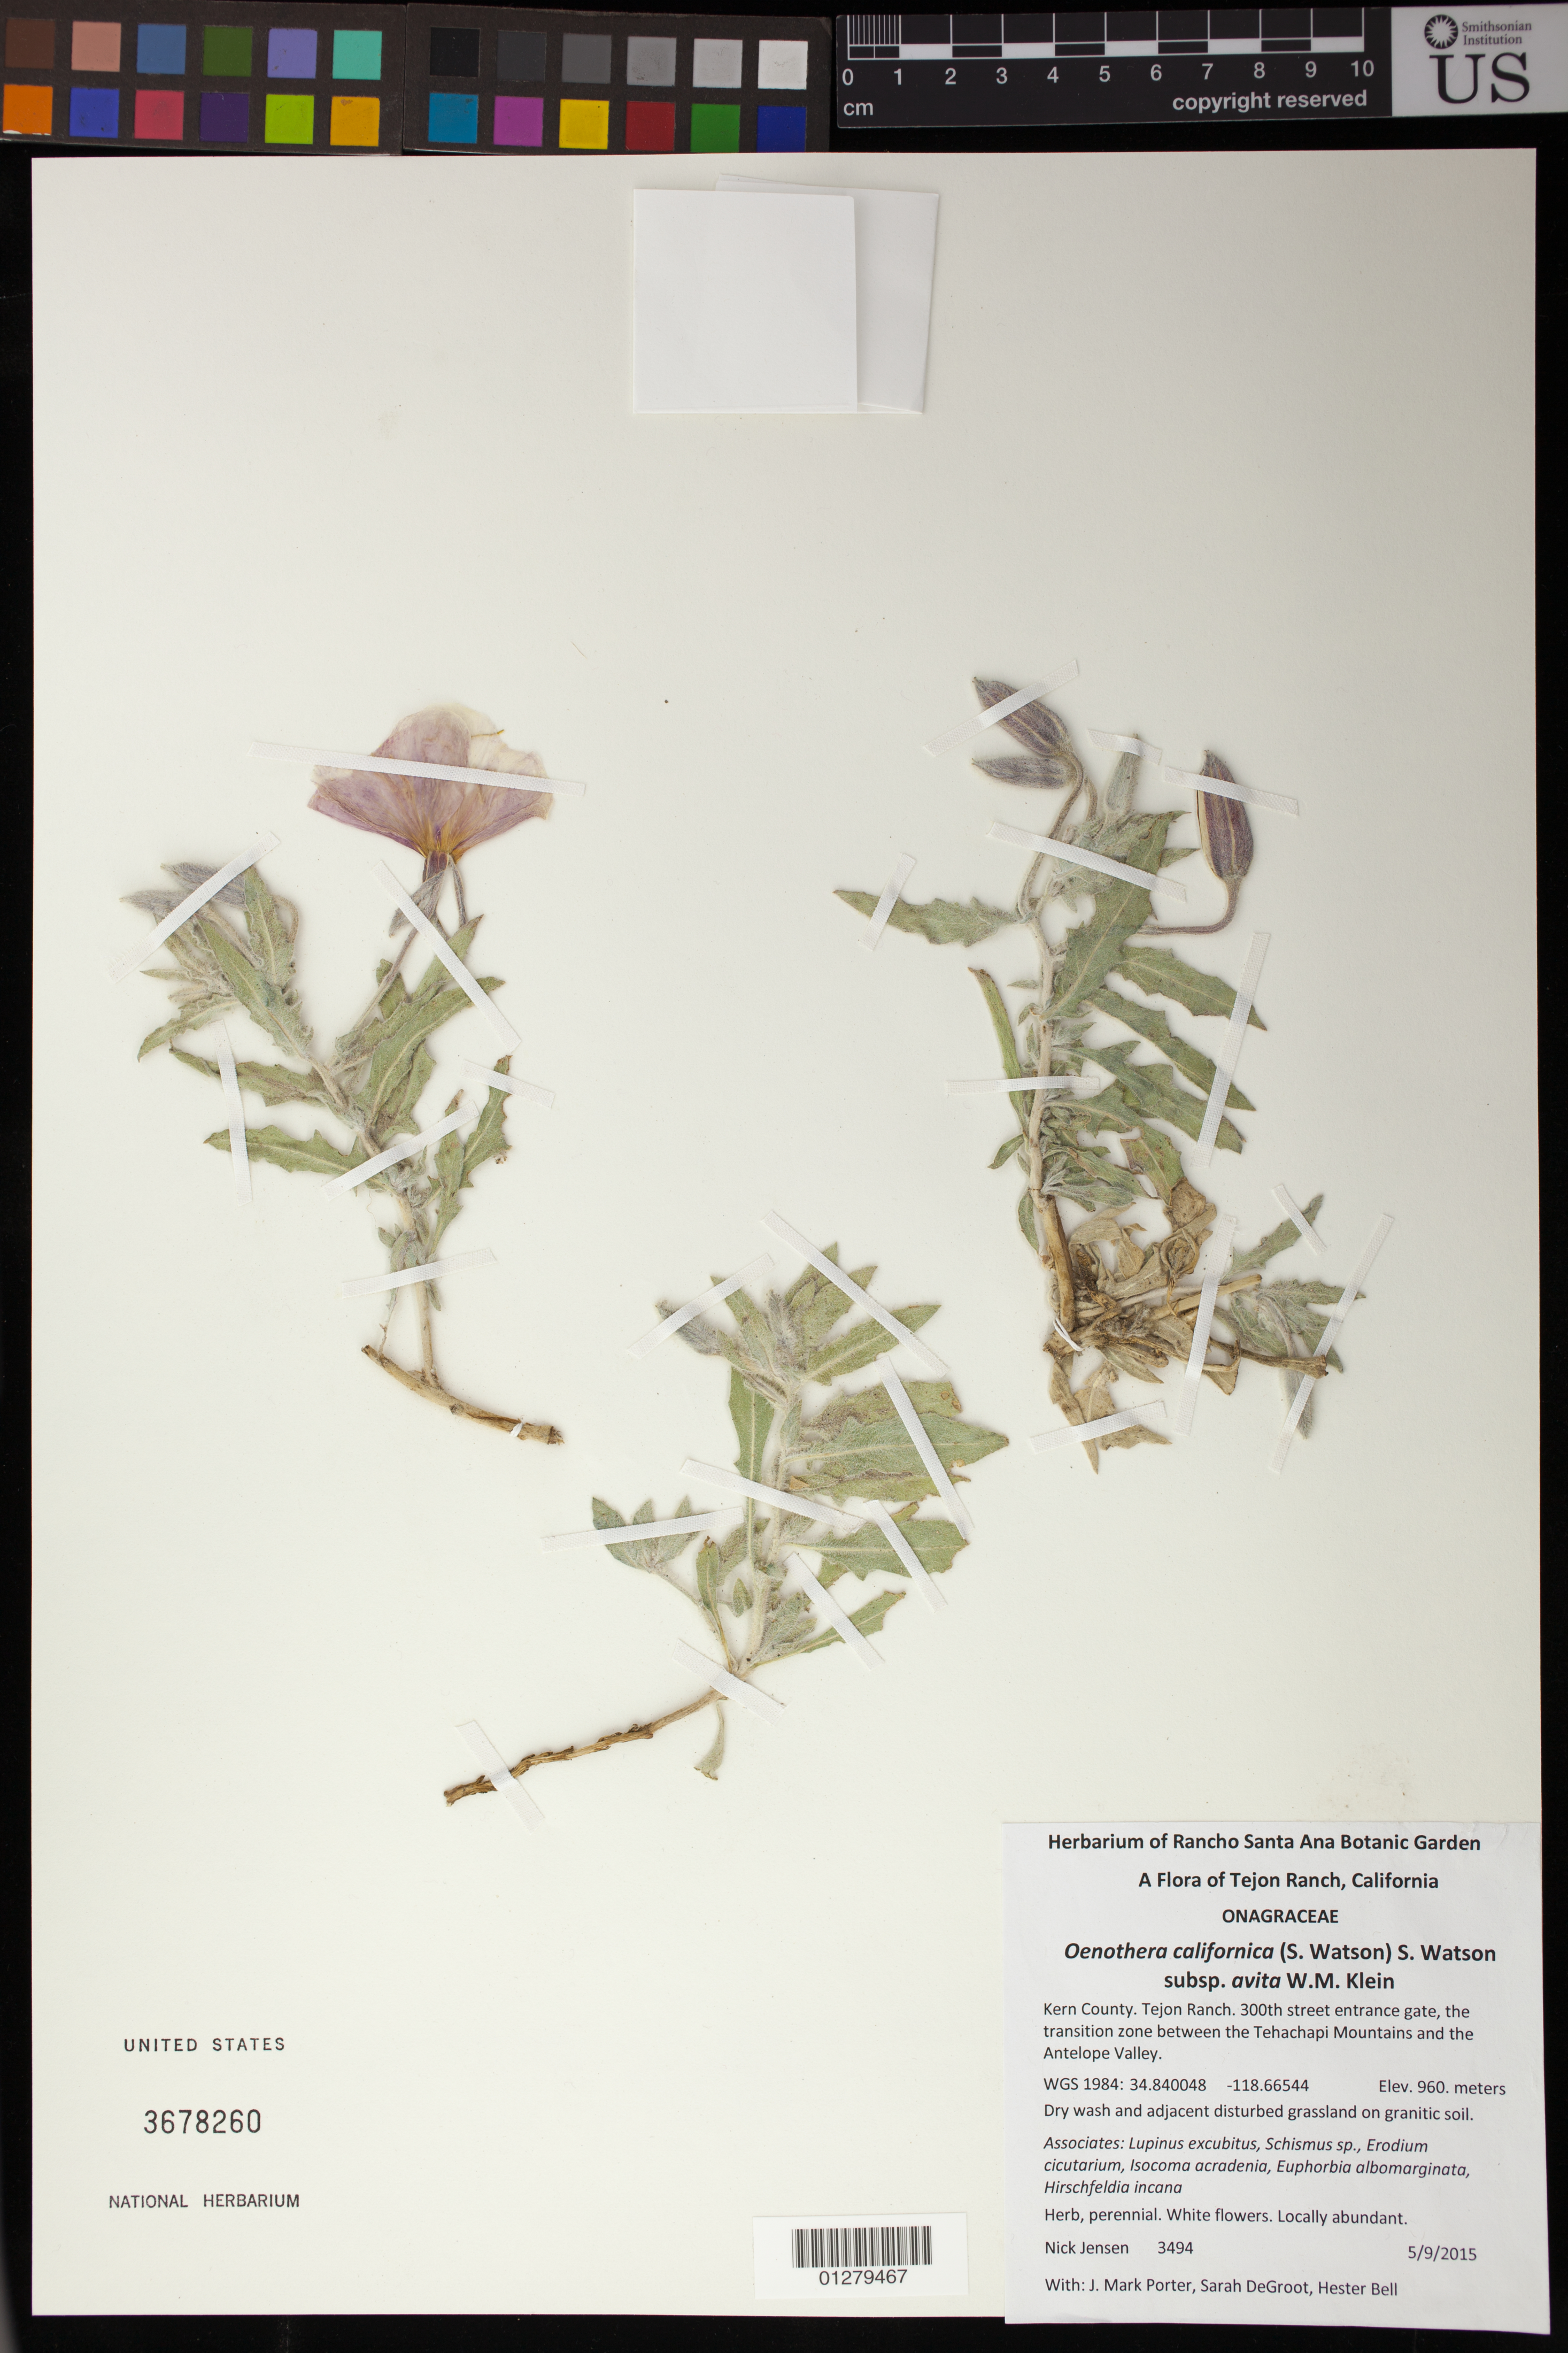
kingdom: Plantae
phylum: Tracheophyta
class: Magnoliopsida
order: Myrtales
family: Onagraceae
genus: Oenothera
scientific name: Oenothera avita subsp. avita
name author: (W.M. Klein) W.M. Klein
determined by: Wagner, W. L., (BOT), Smithsonian Institution - National Museum of Natural History (UNITED STATES)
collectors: N. Jensen, J. M. Porter, S. De Groot & H. L. Bell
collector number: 3494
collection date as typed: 5/9/2015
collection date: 2015-05-09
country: United States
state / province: California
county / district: Kern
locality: Tejon Ranch, 300th Street entrance gate, the transition zone between the Tehachapi Mountains and the Antelope Valley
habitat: Dry wash and adjacent disturbed grassland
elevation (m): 960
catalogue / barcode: US 3678260